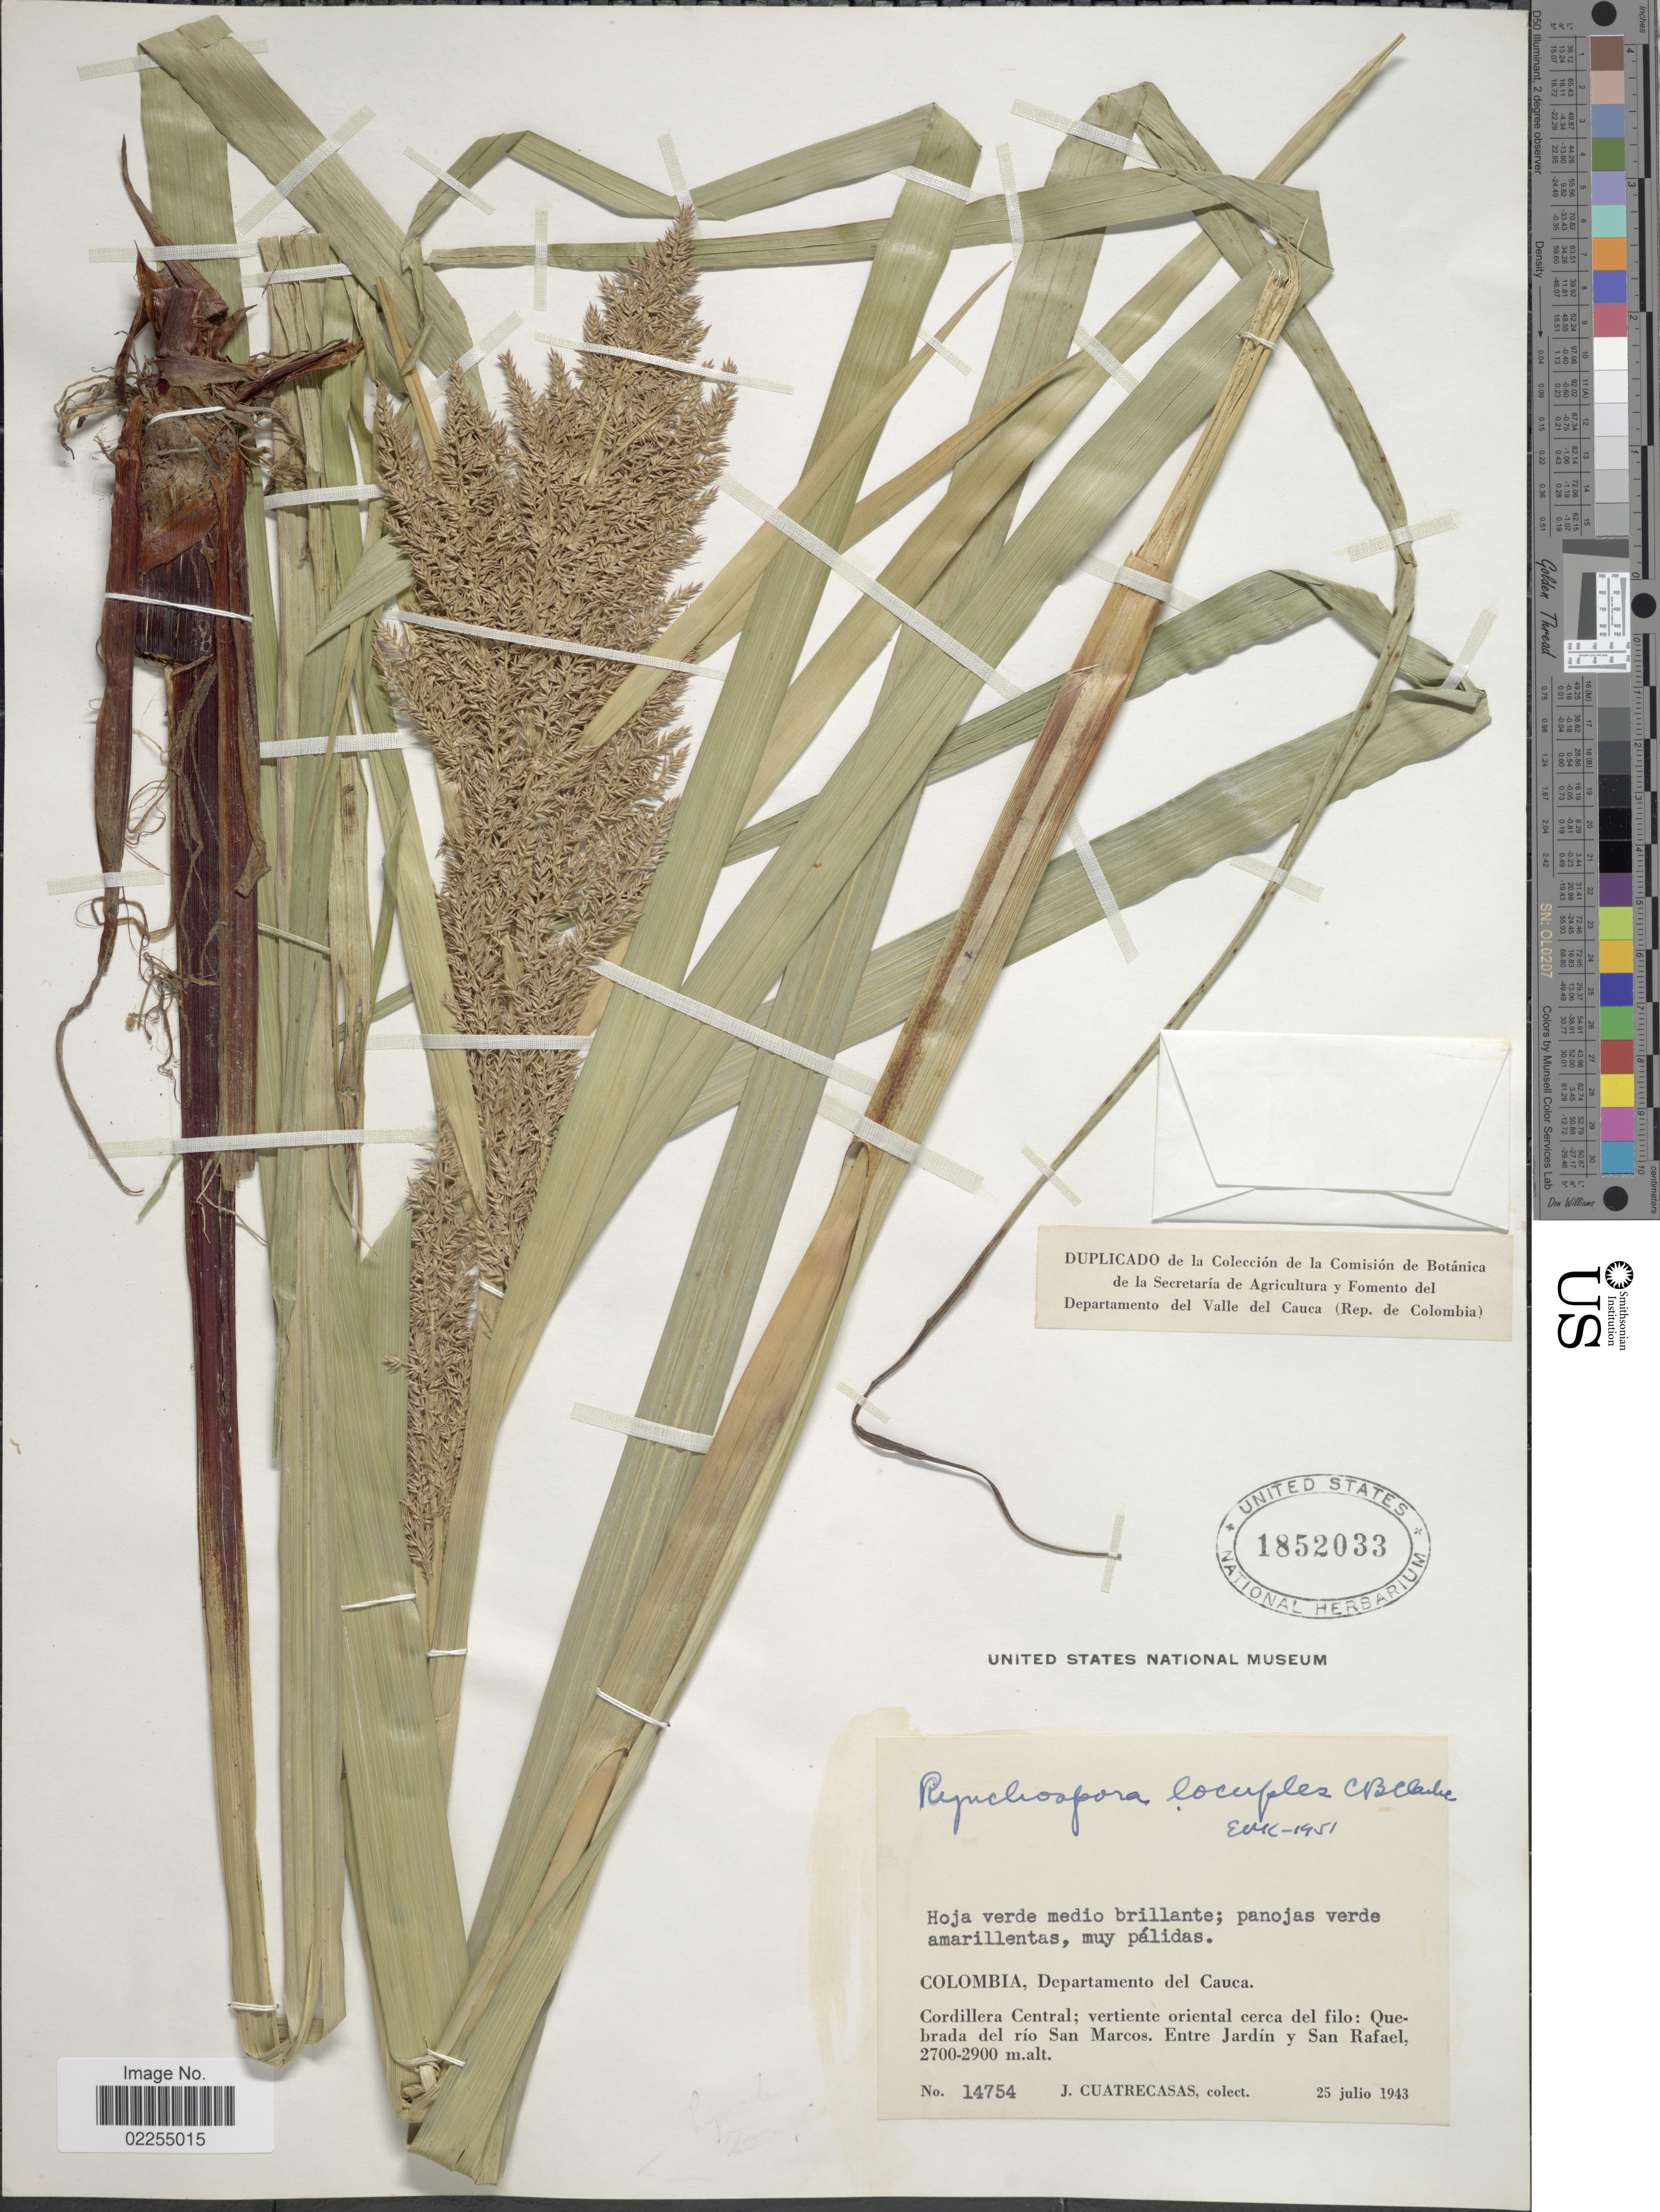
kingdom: Plantae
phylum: Tracheophyta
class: Liliopsida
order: Poales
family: Cyperaceae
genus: Rhynchospora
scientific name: Rhynchospora locuples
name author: C.B. Clarke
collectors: J. Cuatrecasas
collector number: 14754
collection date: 1943-07-25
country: Colombia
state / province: Valle del Cauca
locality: Departamento del Cauca, Cordillera Central; vertiente oriental cerca del filo: Quebrada del rio San marcos, entre Jardin y San Rafael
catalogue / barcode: US 1852033